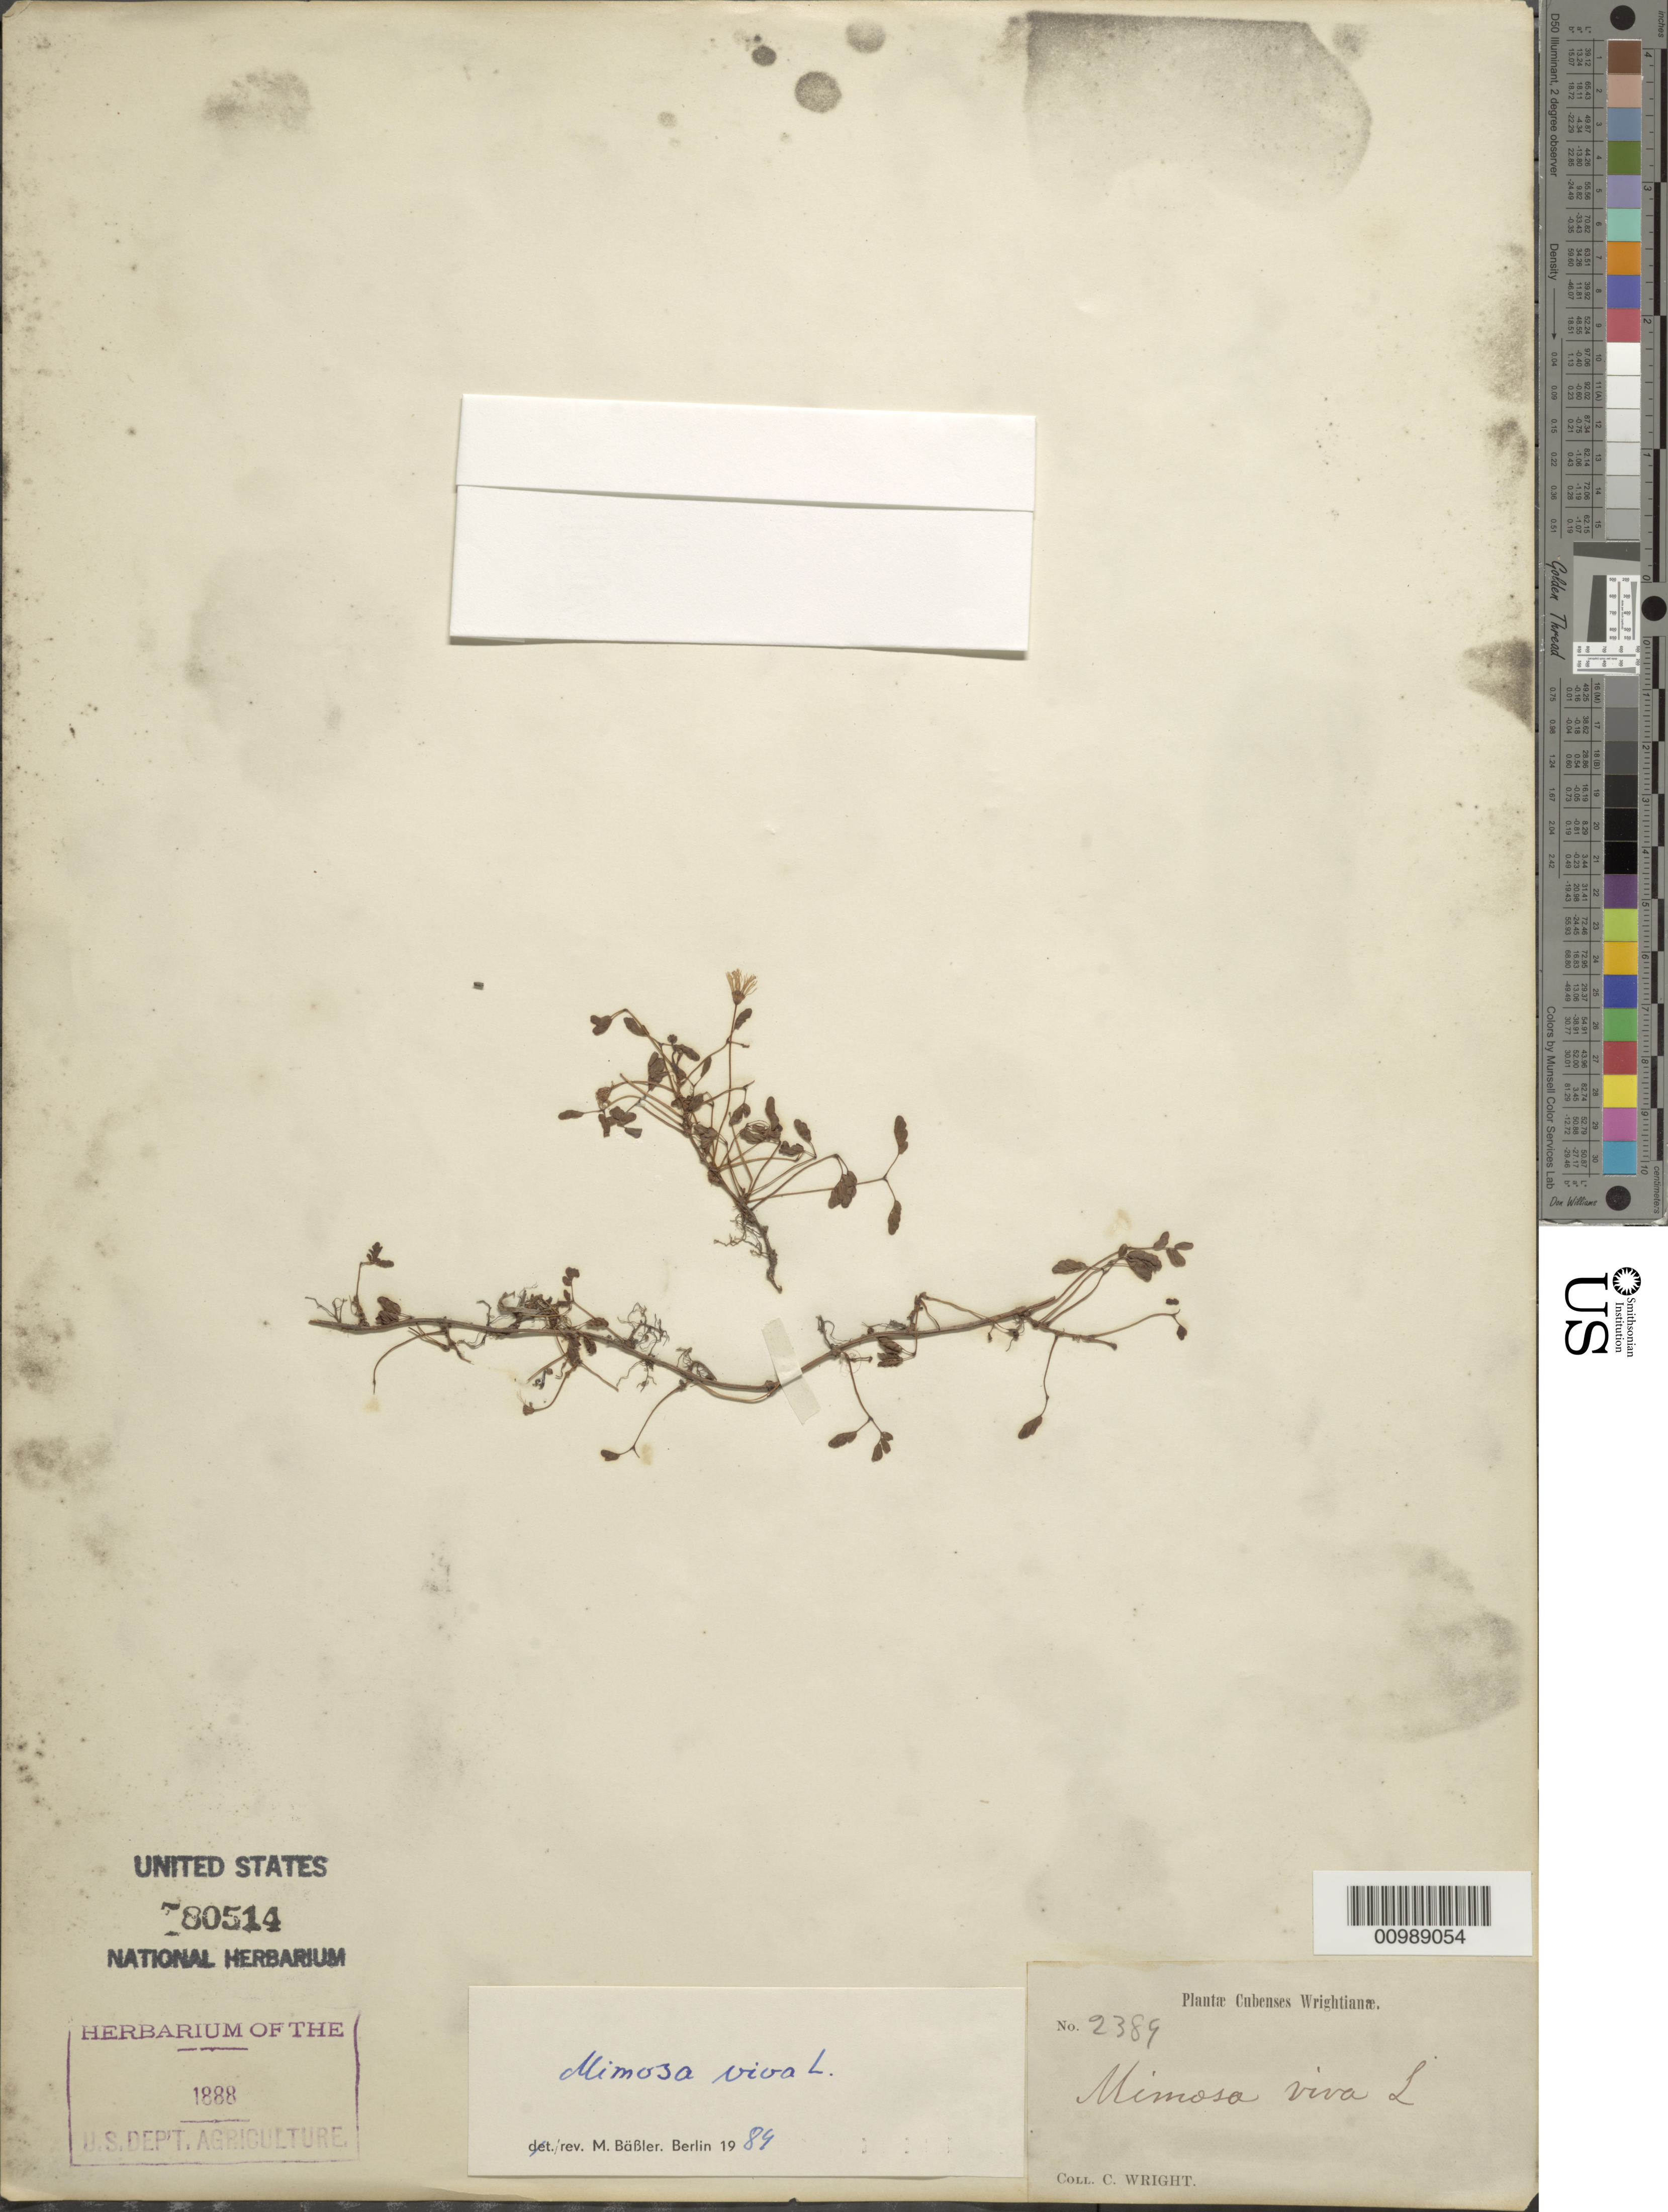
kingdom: Plantae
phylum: Tracheophyta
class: Magnoliopsida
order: Fabales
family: Fabaceae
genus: Mimosa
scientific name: Mimosa viva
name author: L.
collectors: C. Wright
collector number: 2389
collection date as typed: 1800 to 1899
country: Cuba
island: Cuba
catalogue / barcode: US 80514